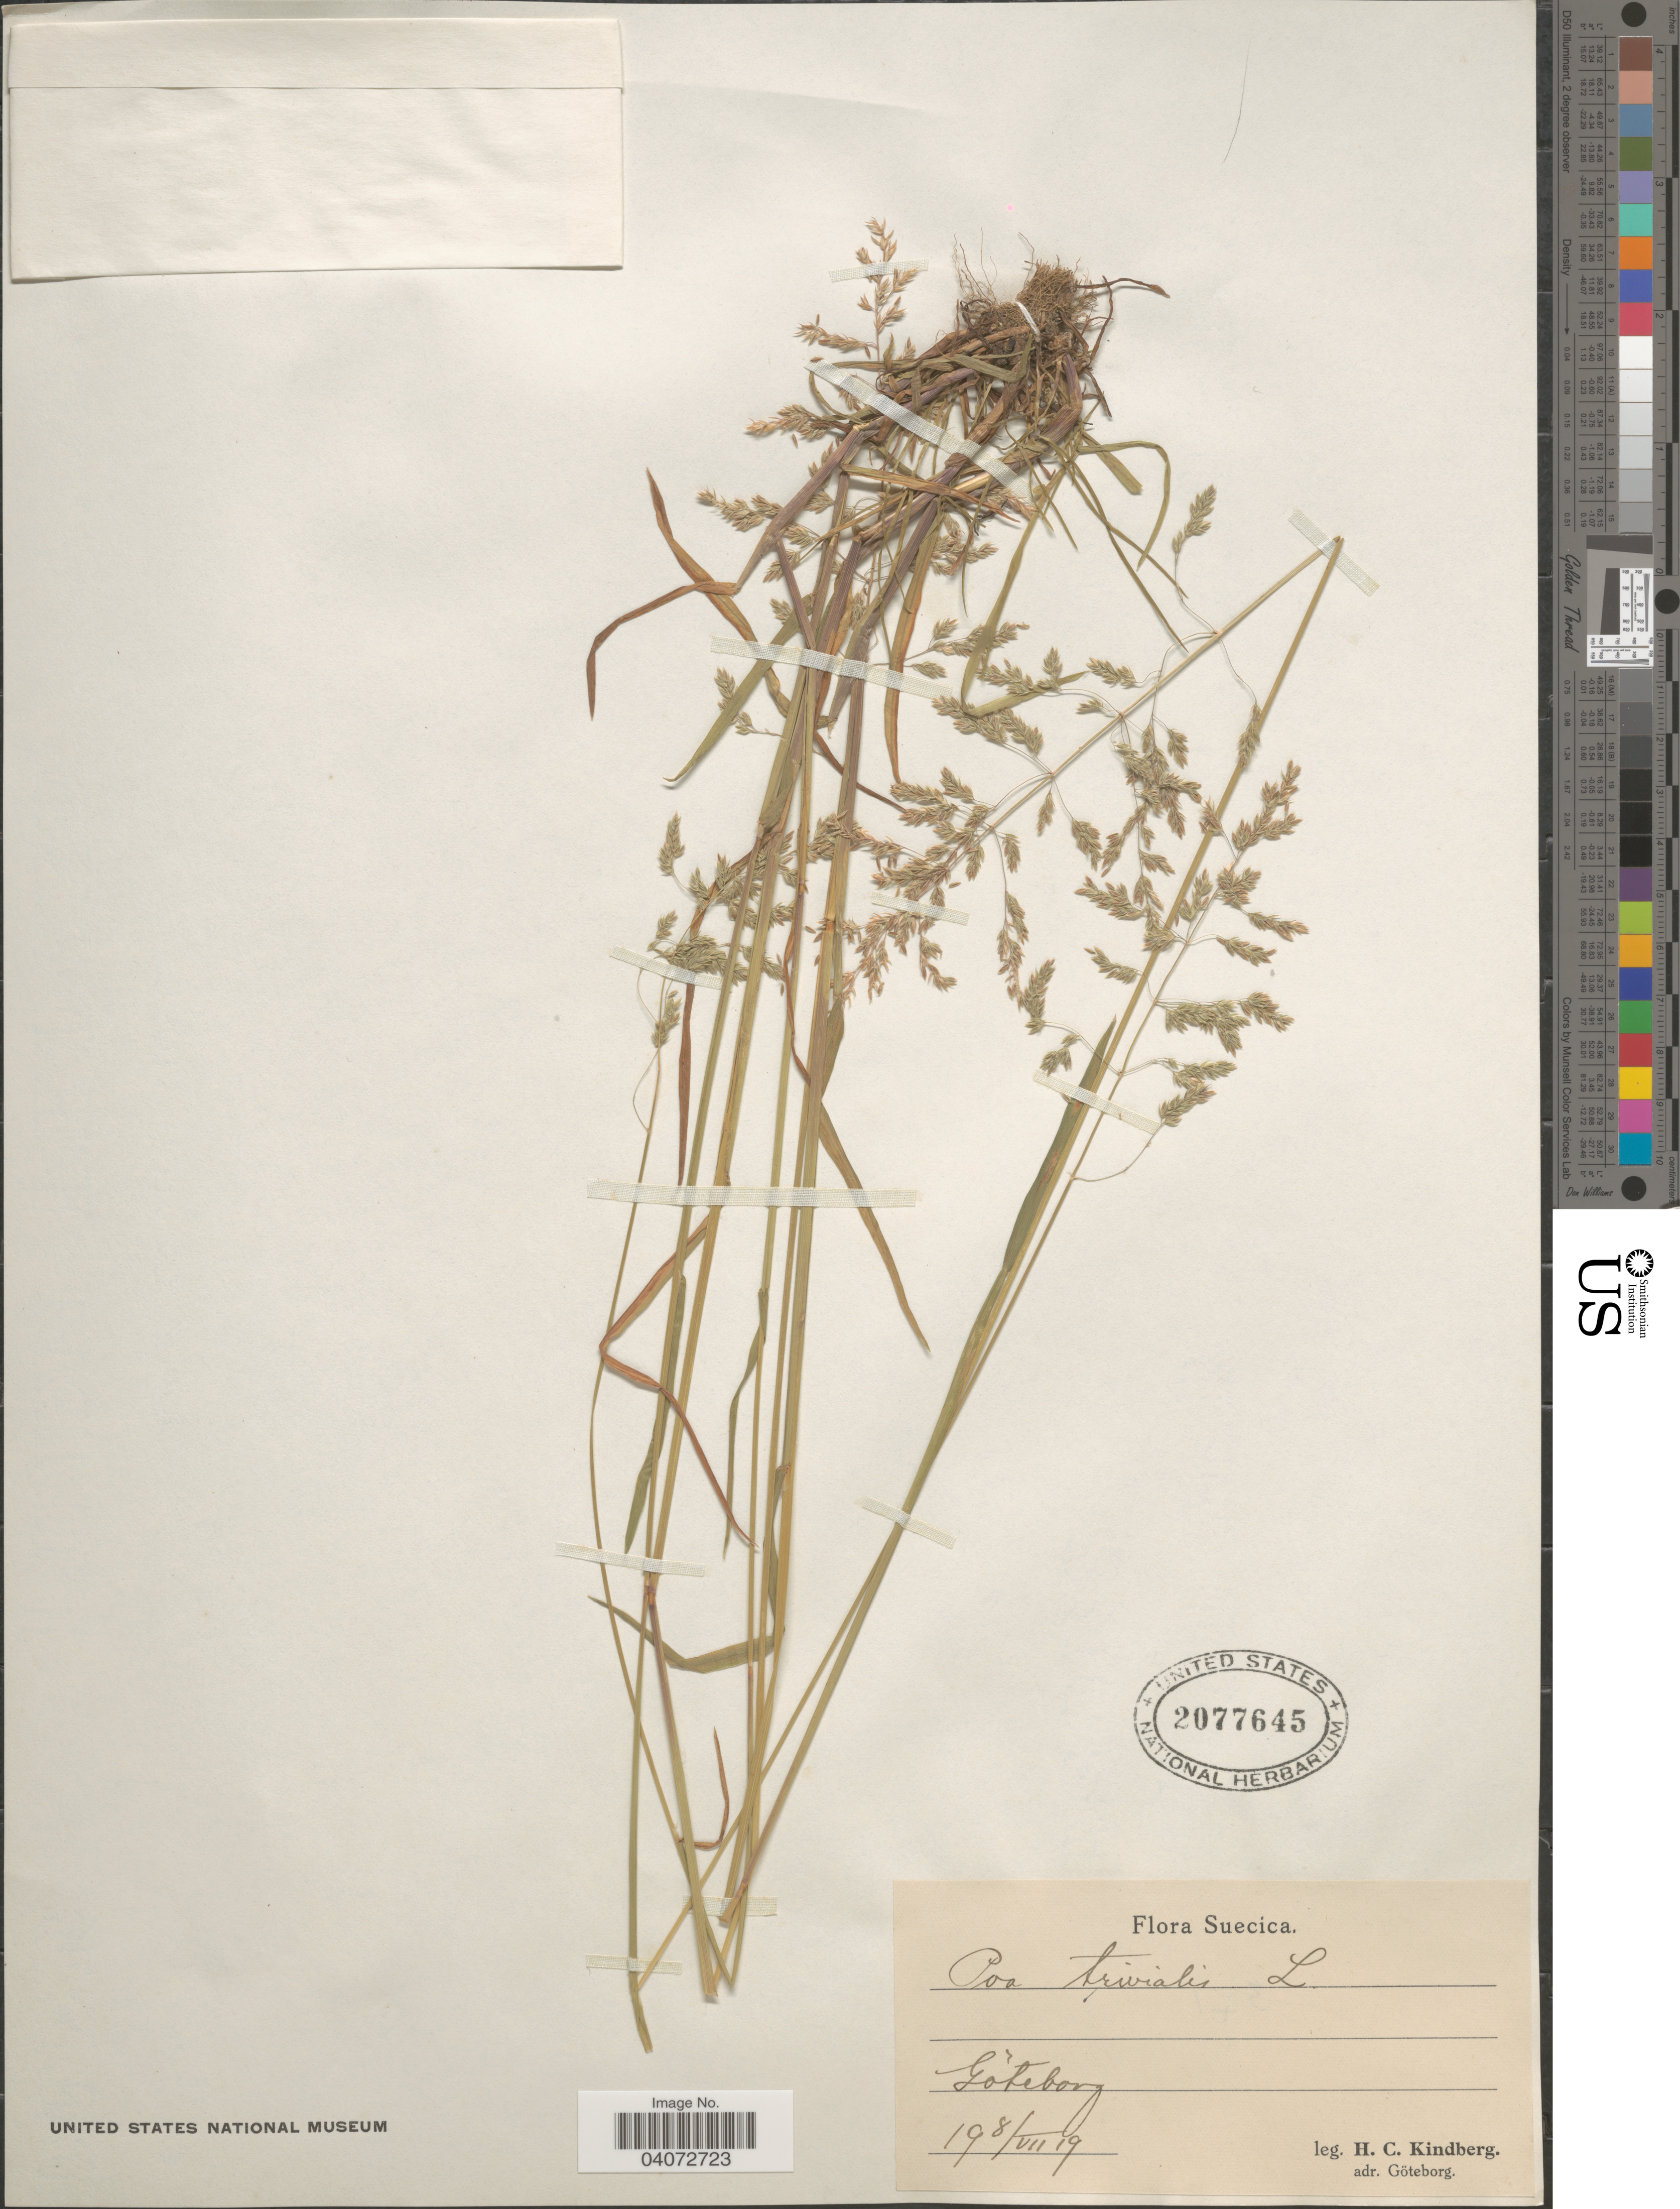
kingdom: Plantae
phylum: Tracheophyta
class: Liliopsida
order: Poales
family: Poaceae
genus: Poa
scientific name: Poa trivialis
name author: L.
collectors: H. Kindberg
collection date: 1919-07-08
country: Sweden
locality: Suecica. Gõteborg.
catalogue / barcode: US 2077645